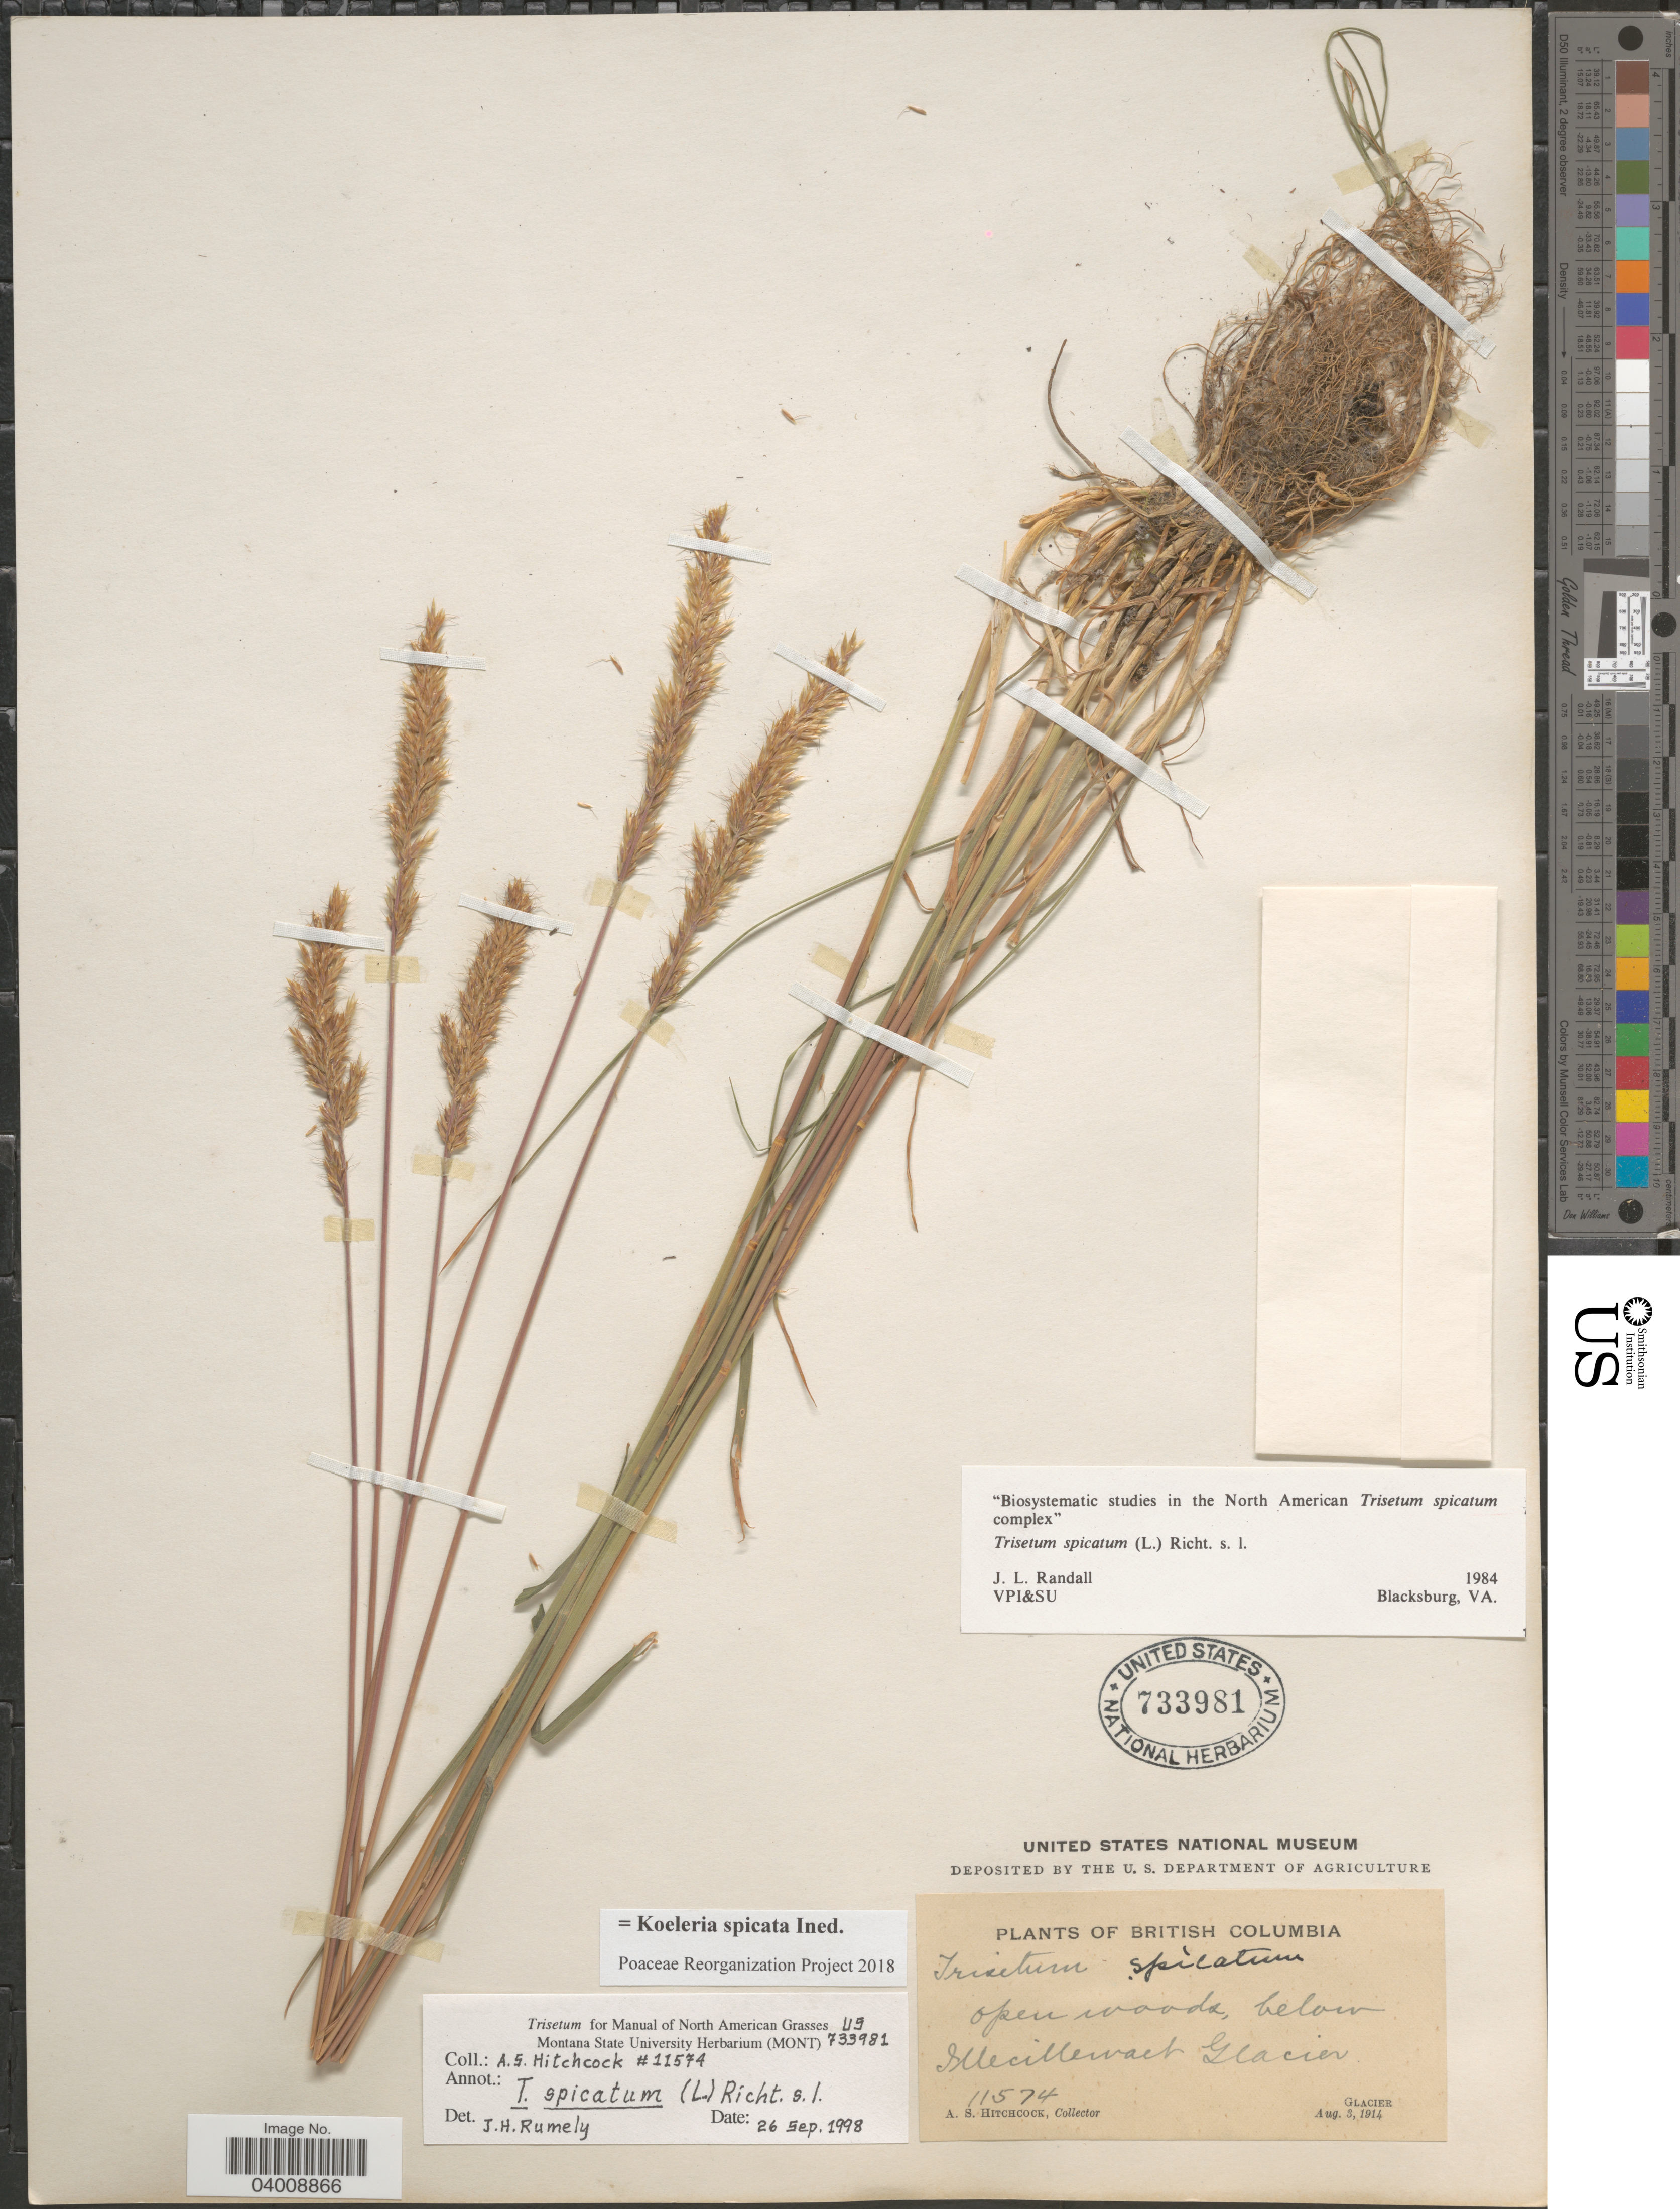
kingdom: Plantae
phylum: Tracheophyta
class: Liliopsida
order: Poales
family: Poaceae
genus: Koeleria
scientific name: Koeleria spicata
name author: (L.) Barberá et al.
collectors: A. S. Hitchcock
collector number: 11574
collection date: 1914-08-03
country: Canada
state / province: British Columbia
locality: Below Illecillewaet Glacier. Glacier.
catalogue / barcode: US 733981